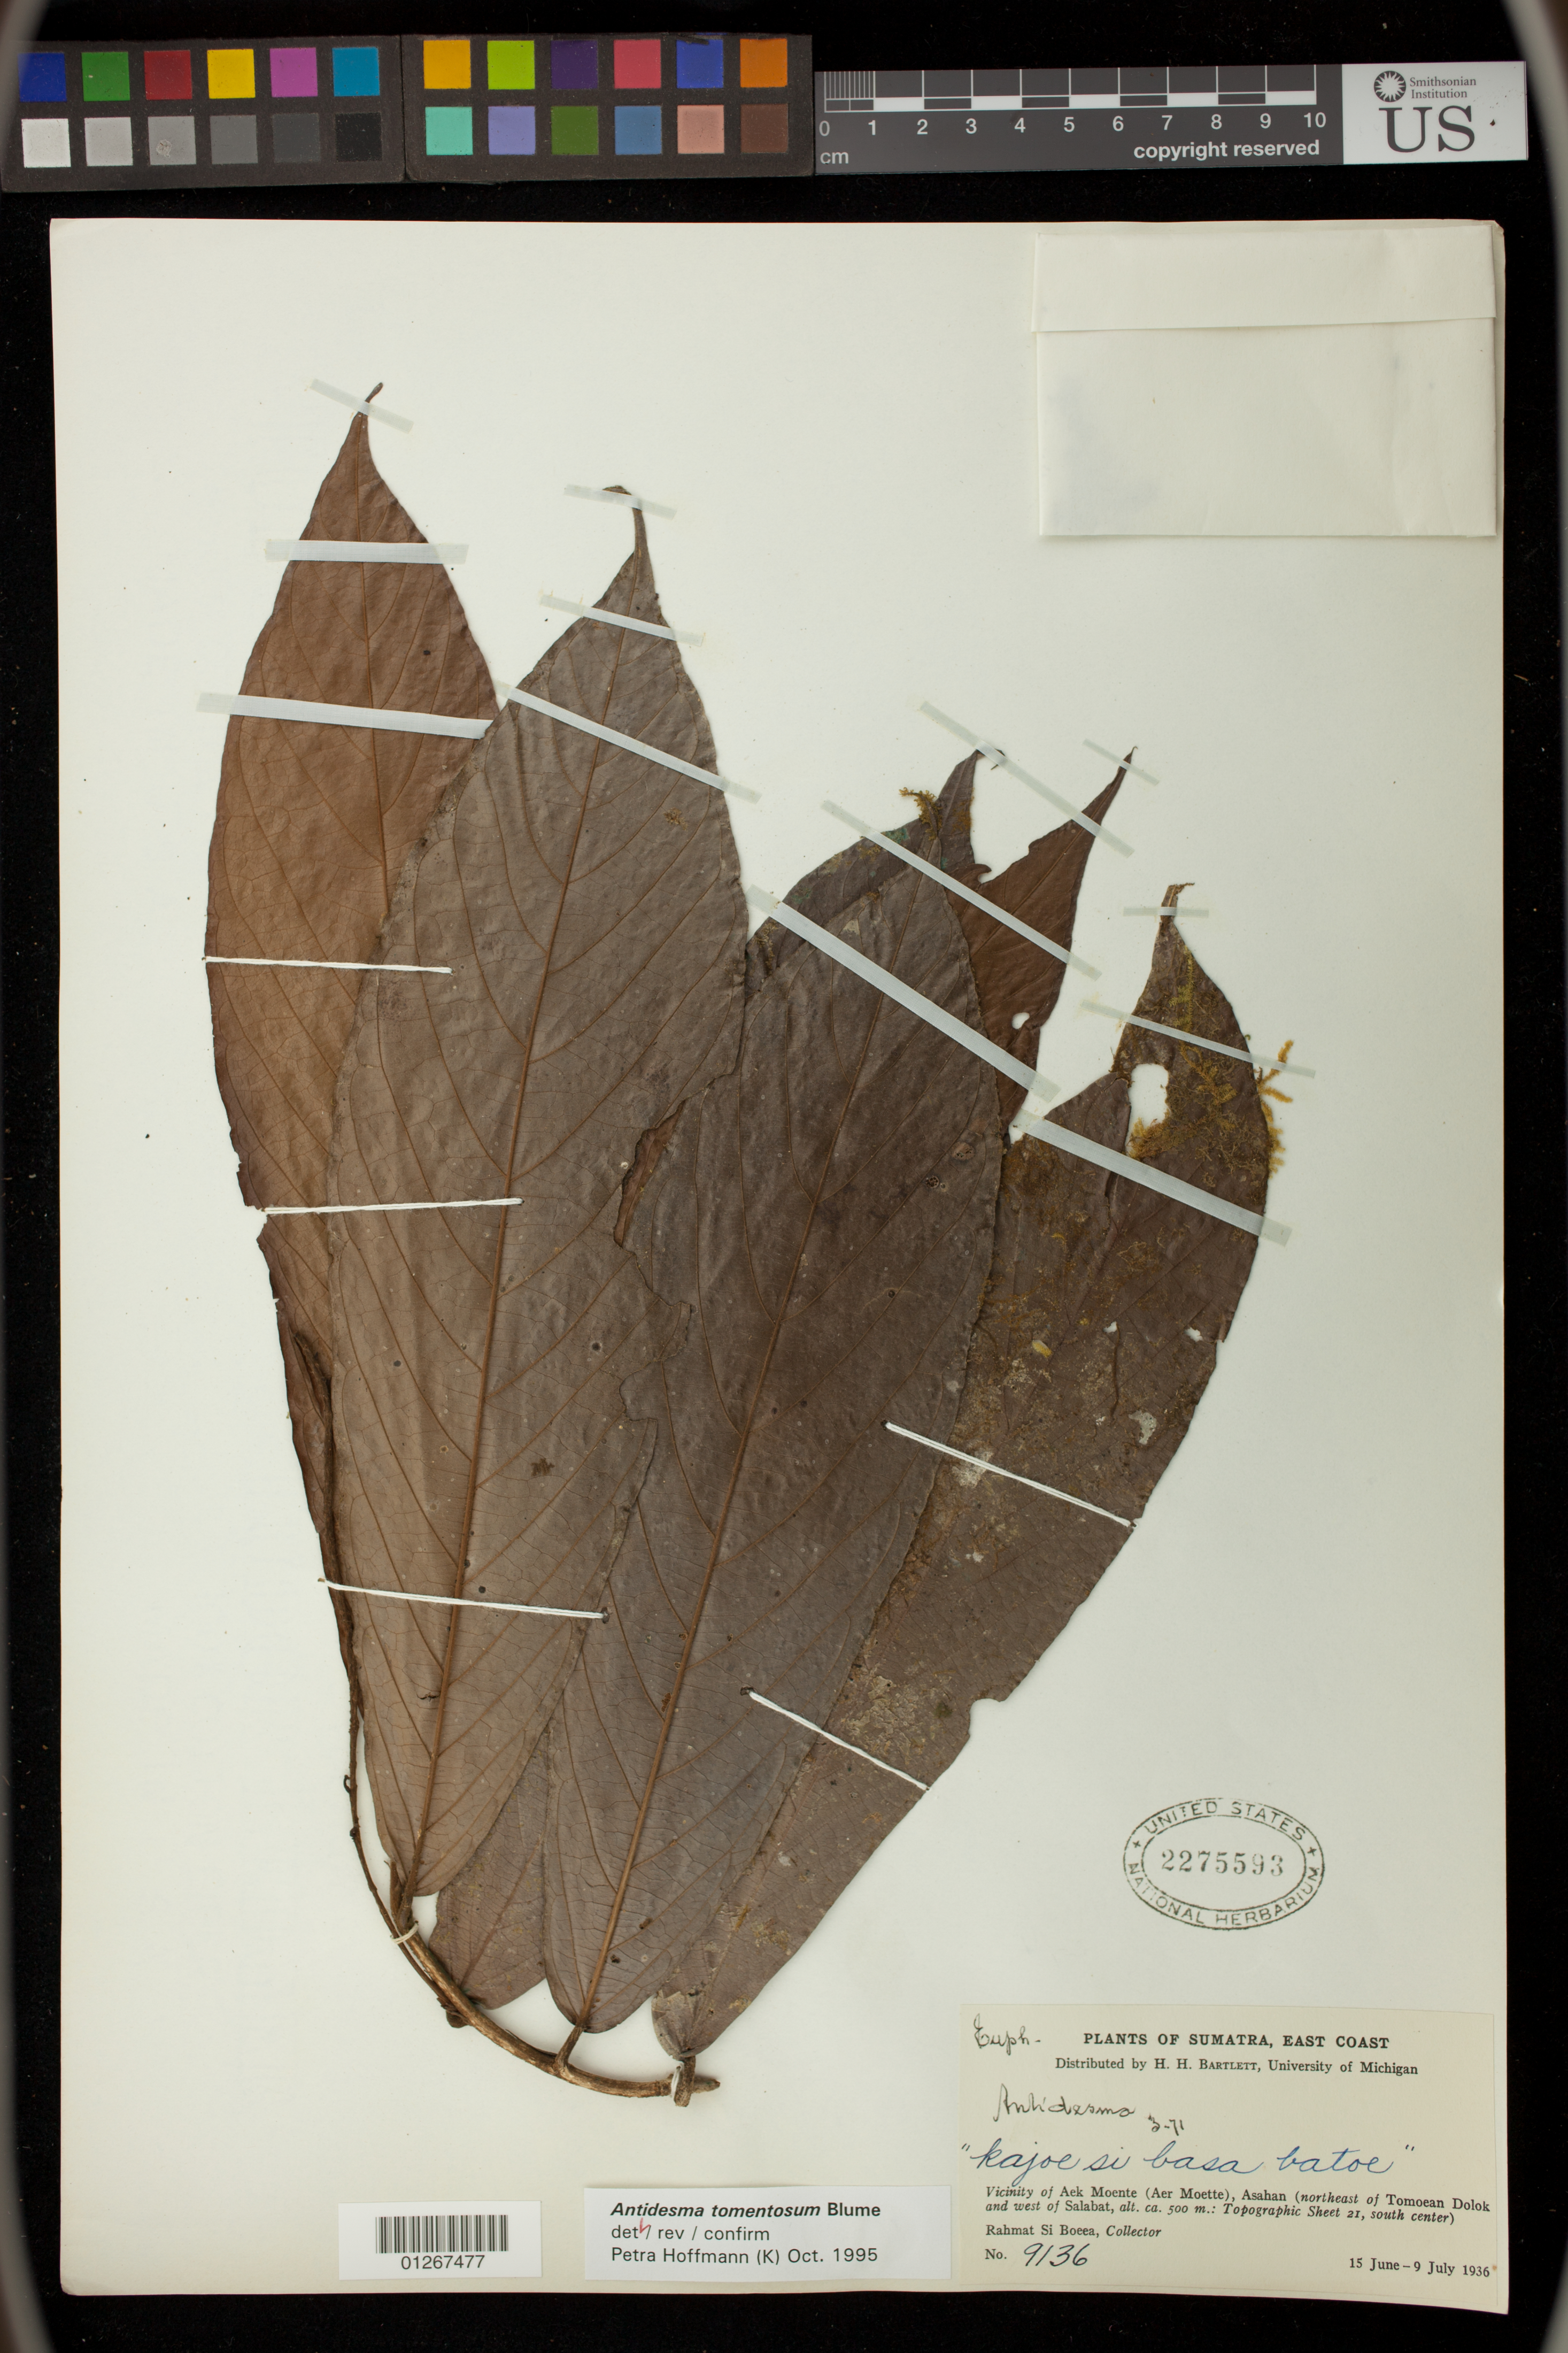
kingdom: Plantae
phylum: Tracheophyta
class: Magnoliopsida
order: Malpighiales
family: Phyllanthaceae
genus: Antidesma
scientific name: Antidesma tomentosum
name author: Blume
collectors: Rahmat Si Boeea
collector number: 9136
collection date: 1936-06-15/1936-07-09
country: Indonesia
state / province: Sumatra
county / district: Sumatera Utara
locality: Vicinity of Aek Moente (Aer Moette), Asahan (northwest of Tomoean Dolok and west of Salabat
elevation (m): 500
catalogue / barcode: US 2275593